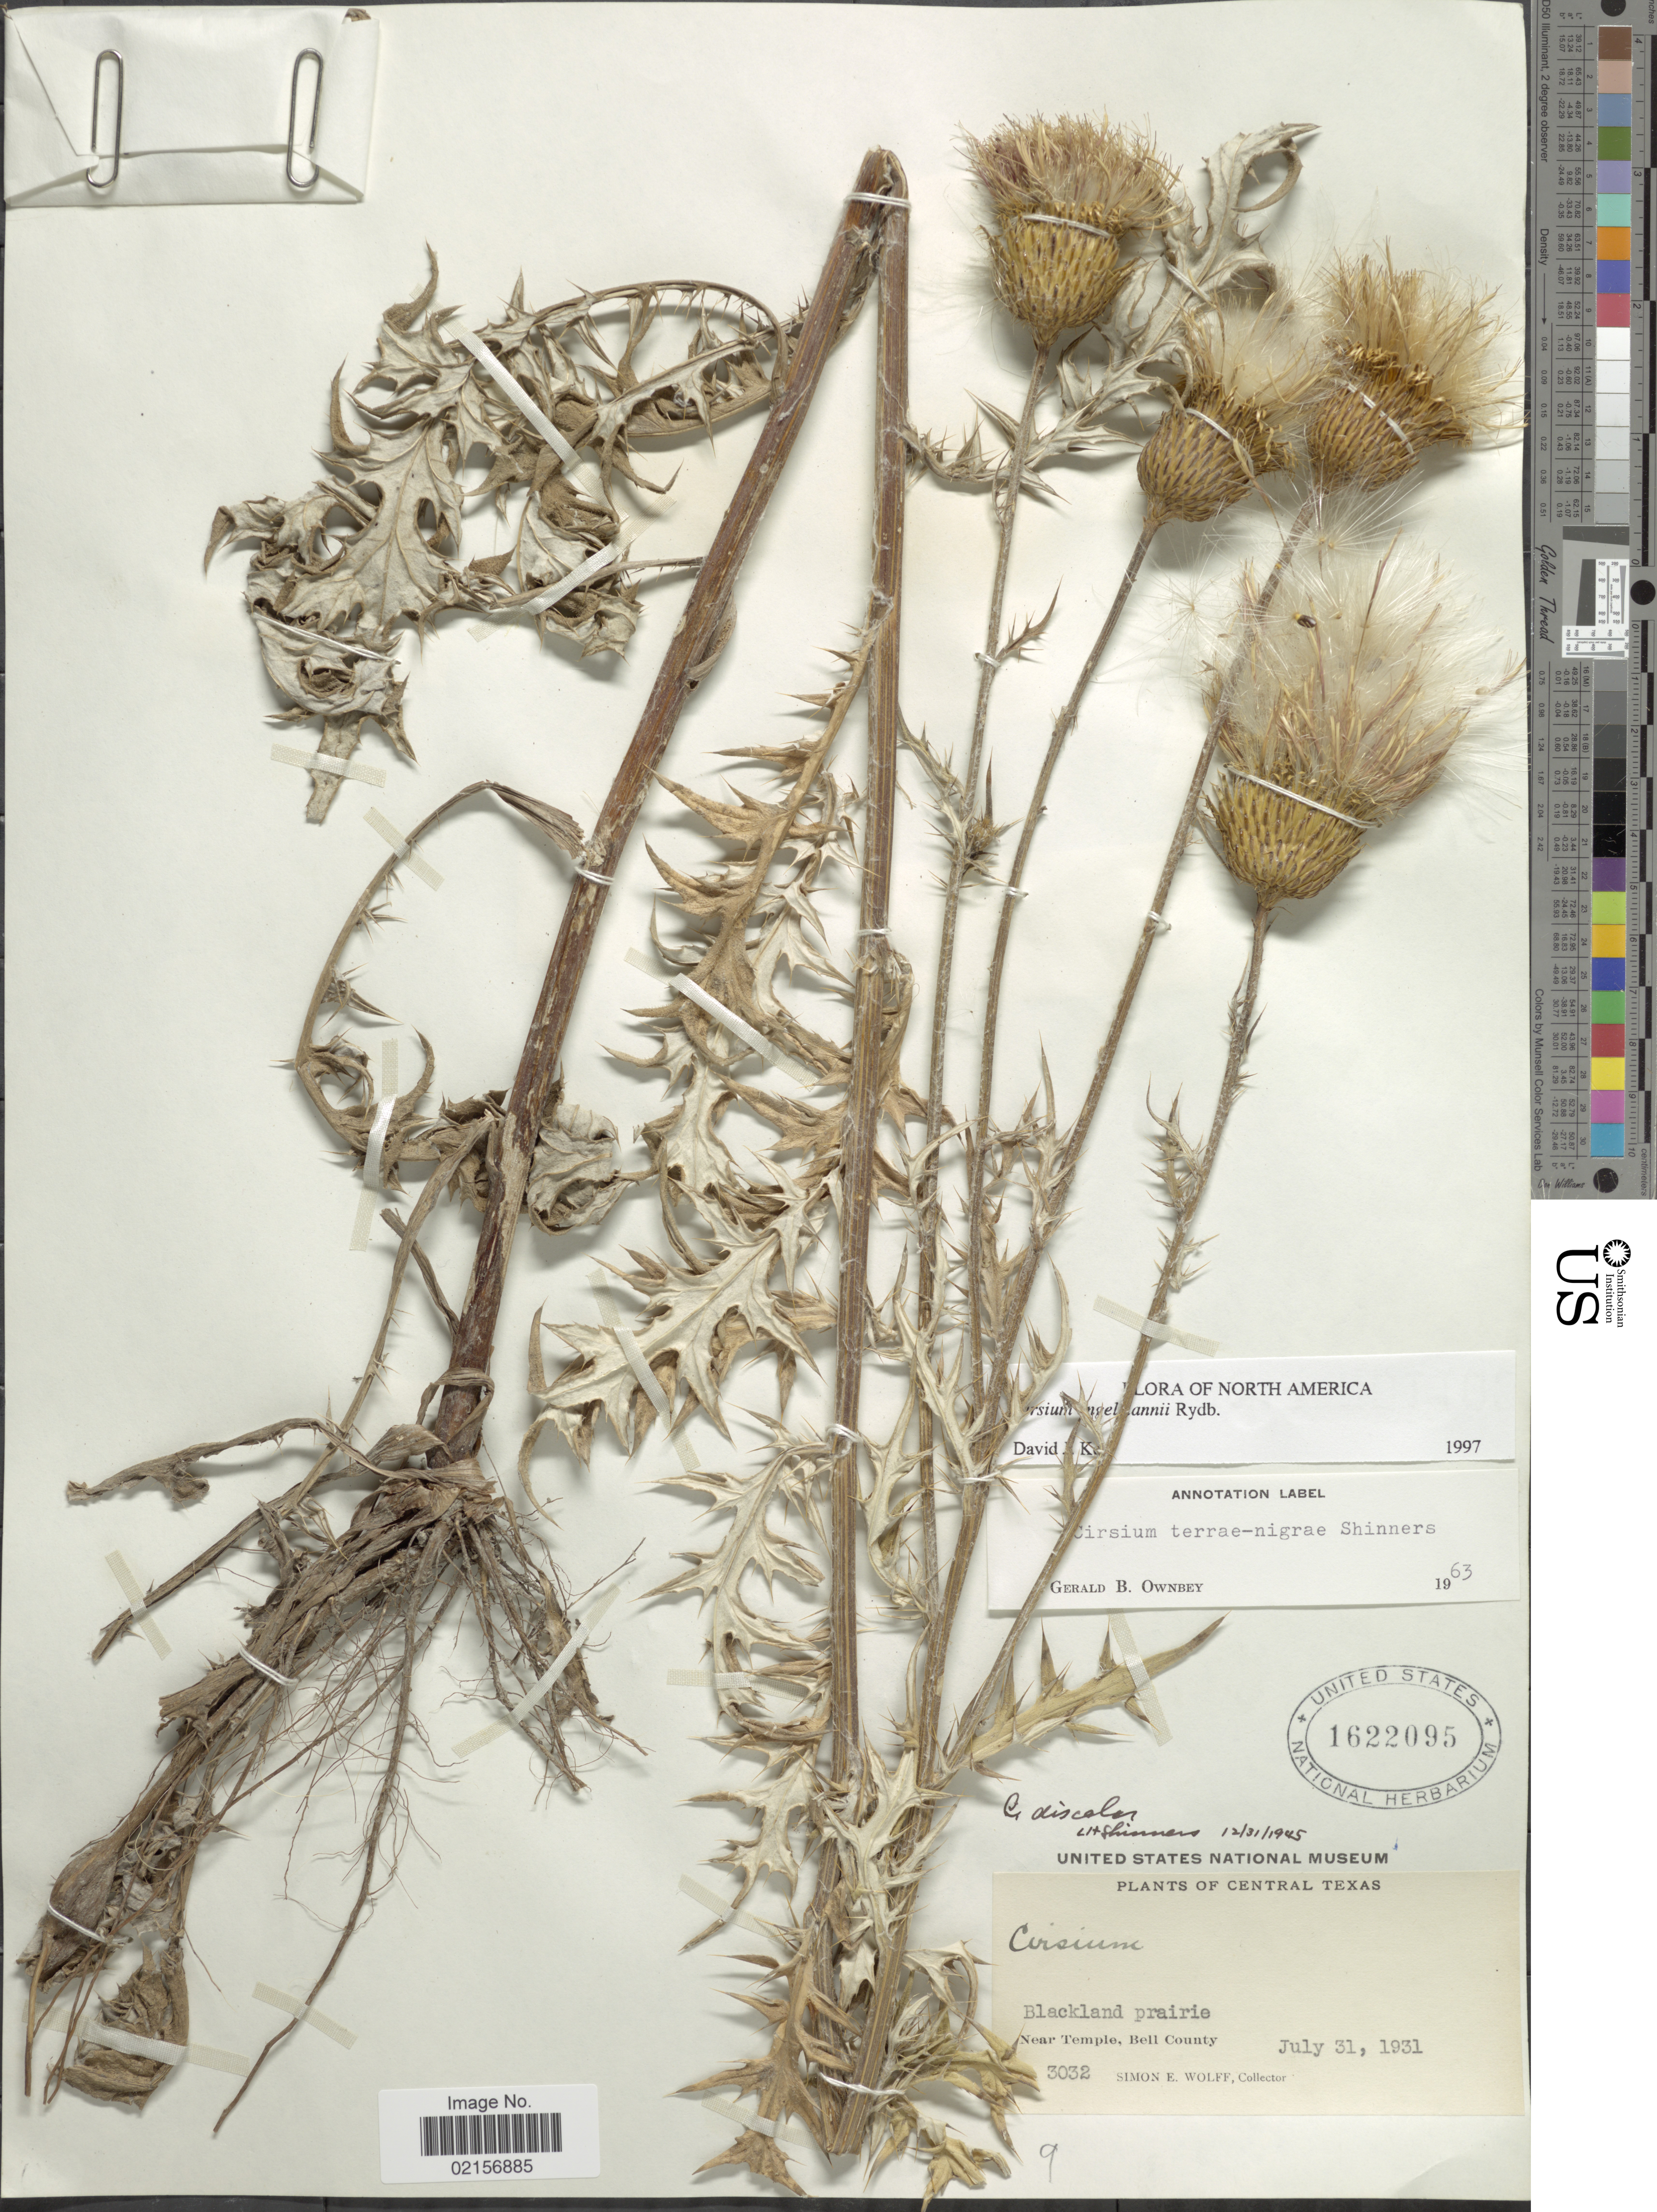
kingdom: Plantae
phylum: Tracheophyta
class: Magnoliopsida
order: Asterales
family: Asteraceae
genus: Cirsium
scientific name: Cirsium engelmannii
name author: Rydb.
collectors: S. E. Wolff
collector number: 3032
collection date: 1931-07-31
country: United States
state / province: Texas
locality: Central Texas, Blackland prairie, near Temple, Bell County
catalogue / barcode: US 1622095